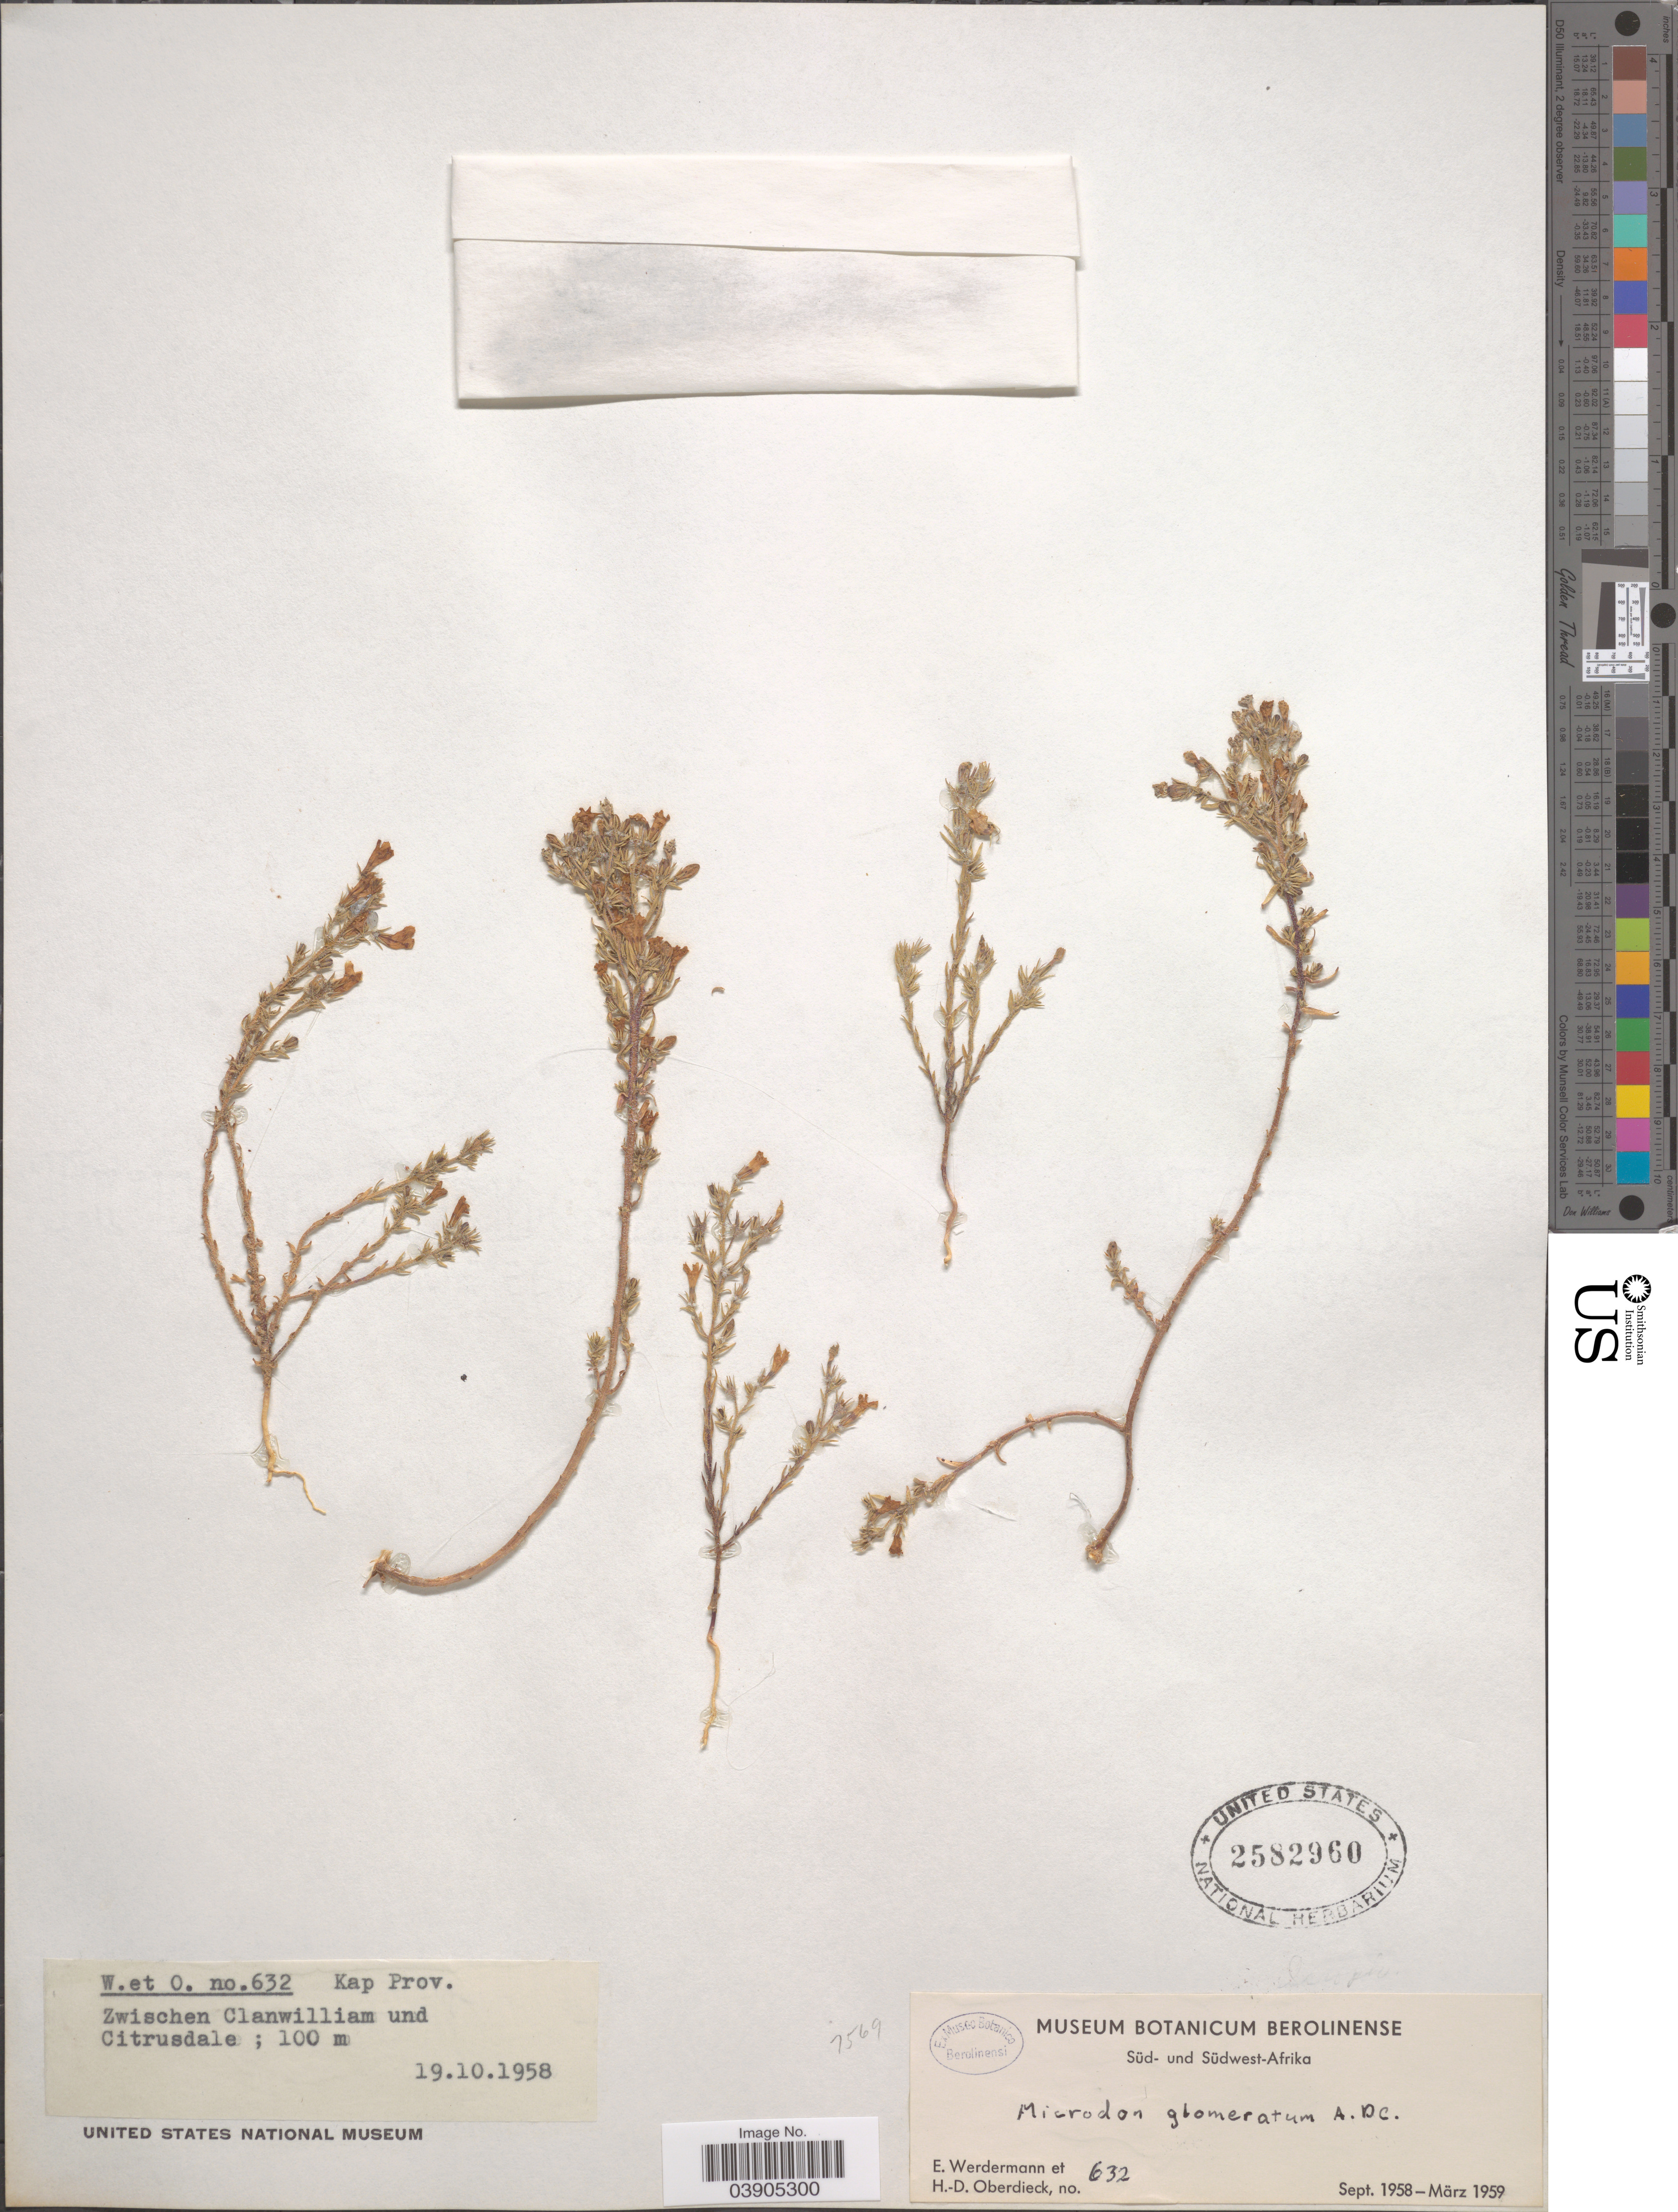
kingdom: Plantae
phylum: Tracheophyta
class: Magnoliopsida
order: Asterales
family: Campanulaceae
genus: Microcodon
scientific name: Microcodon glomeratus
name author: A. DC.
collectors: E. Werdermann & H. Oberdieck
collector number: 632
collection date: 1958-10-19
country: South Africa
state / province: Western Cape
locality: Kap Prov. Zwischen Clanwilliam und Citrusdale.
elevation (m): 100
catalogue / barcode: US 2582960